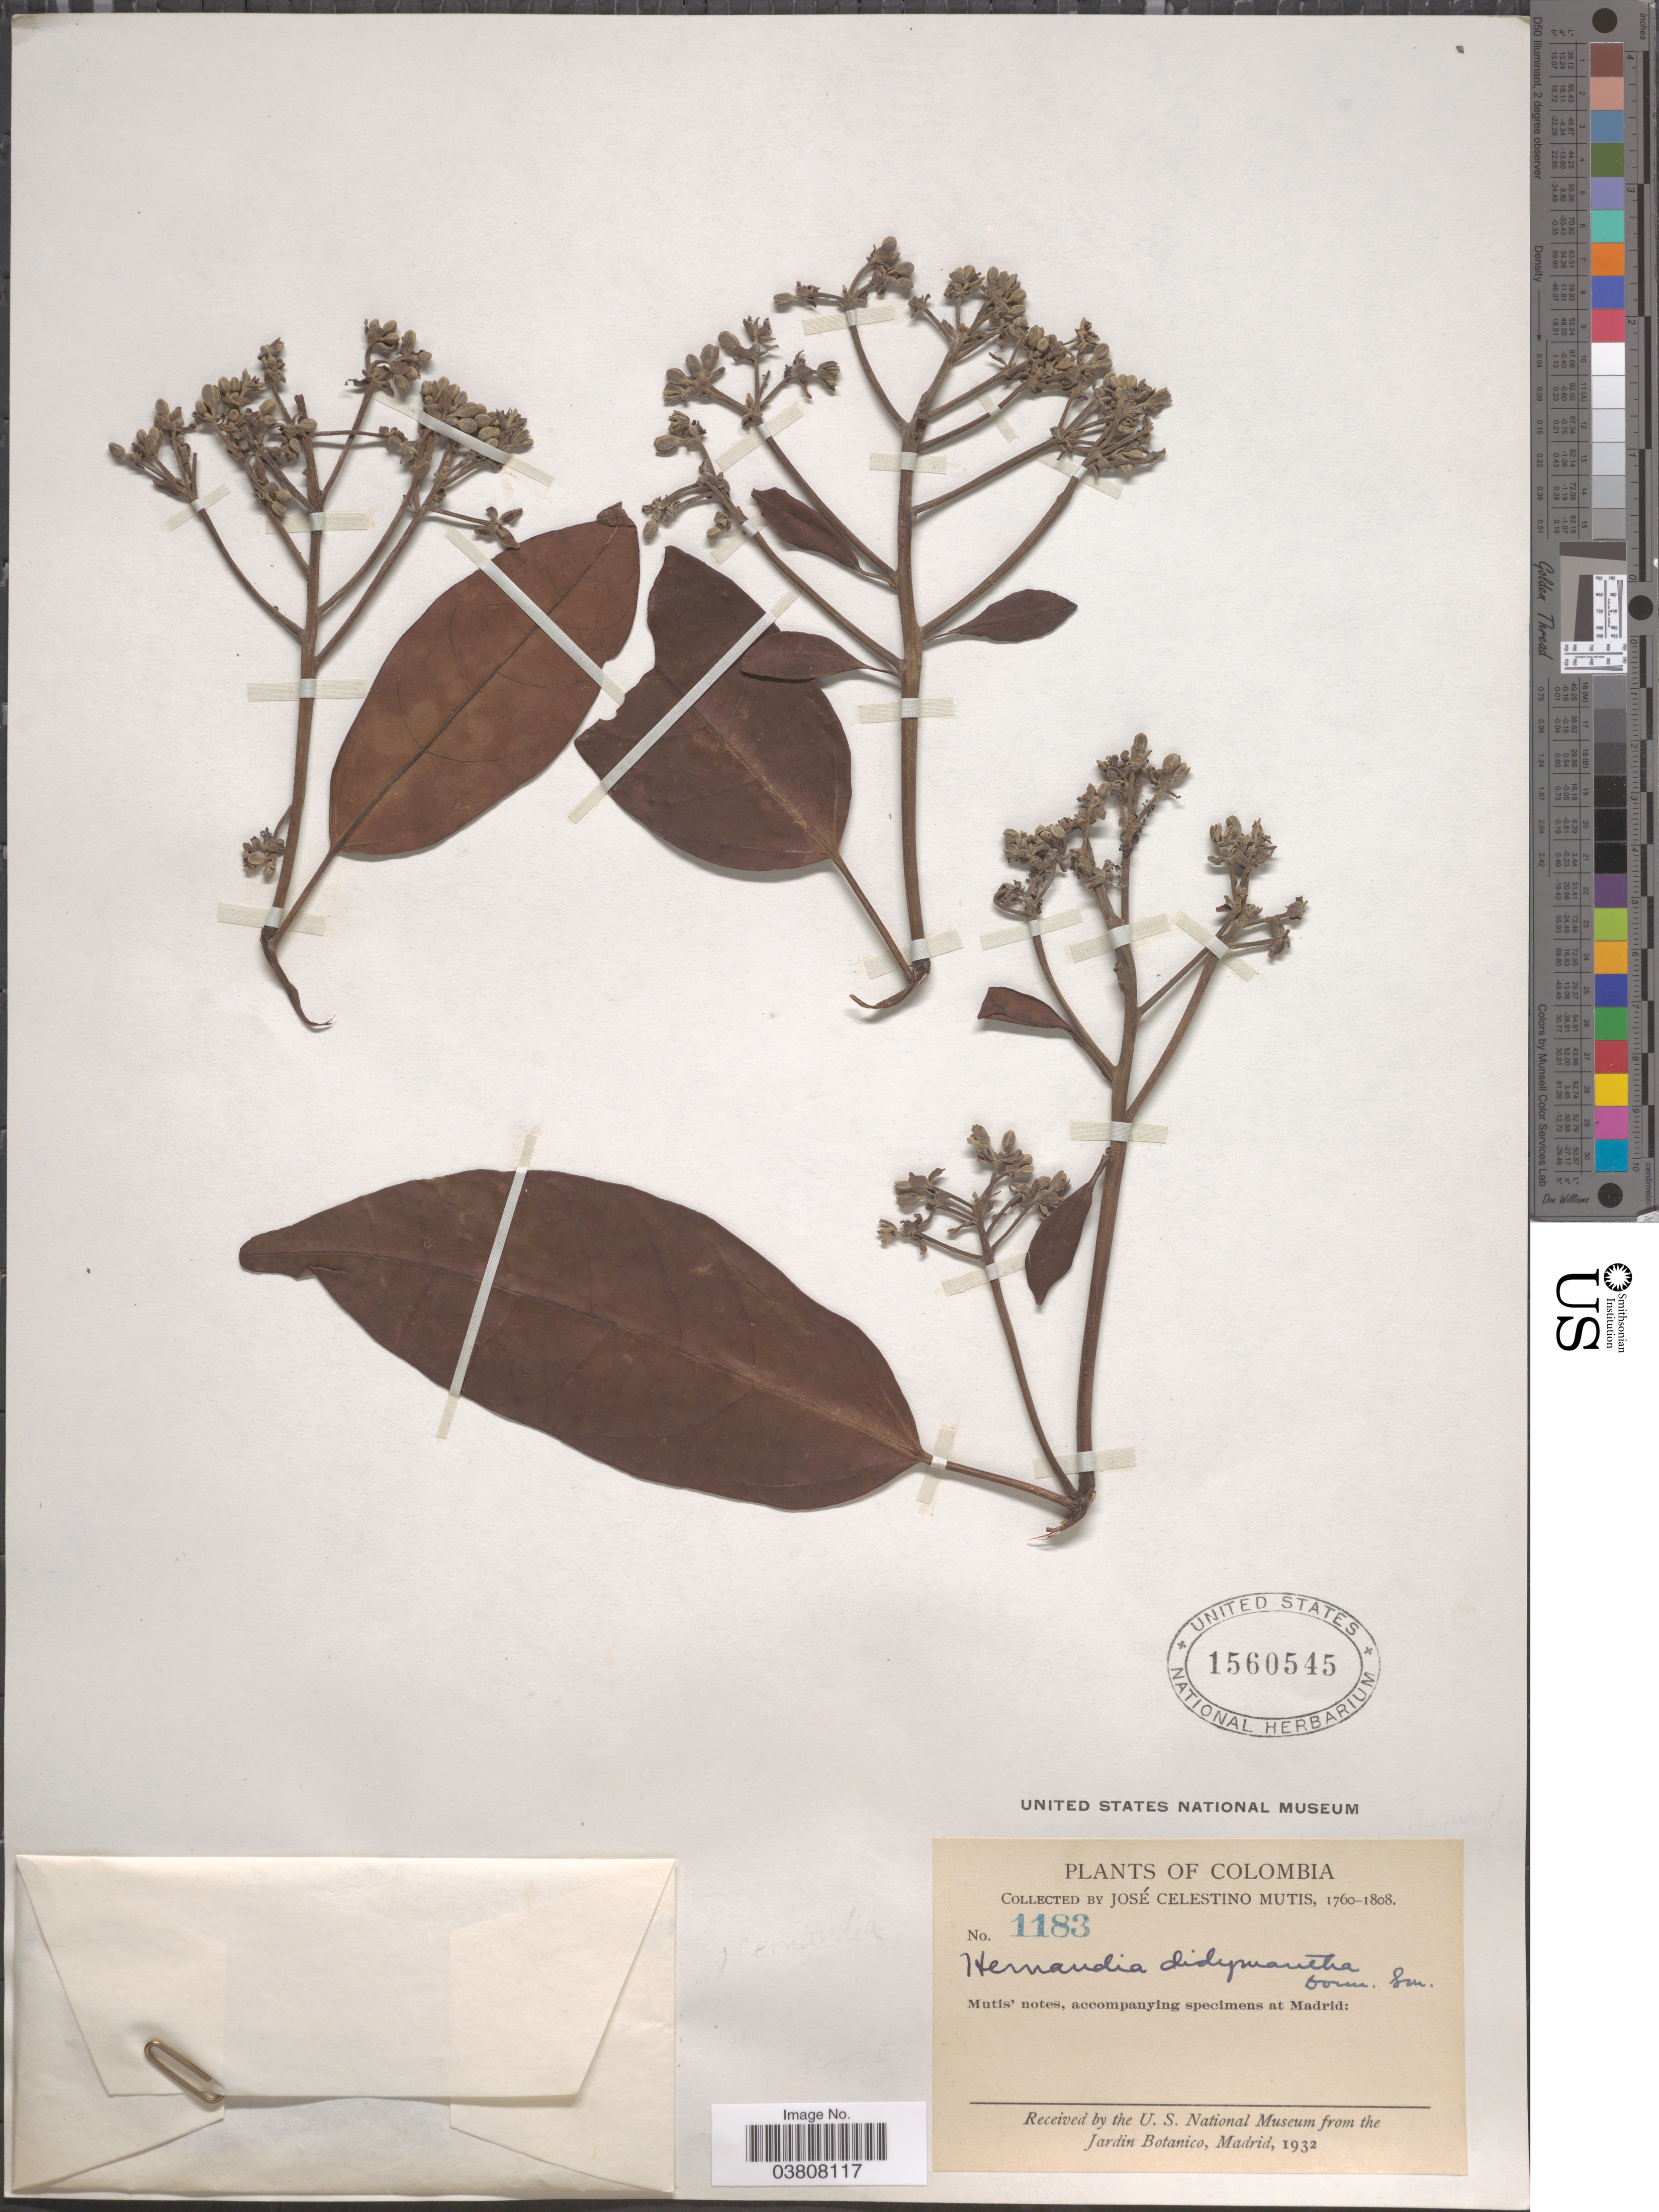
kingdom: Plantae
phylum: Tracheophyta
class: Magnoliopsida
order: Laurales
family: Hernandiaceae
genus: Hernandia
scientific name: Hernandia didymantha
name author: Donn. Sm.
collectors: J. C. B. Mutis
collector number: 1183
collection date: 1760/1808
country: Colombia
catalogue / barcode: US 1560545